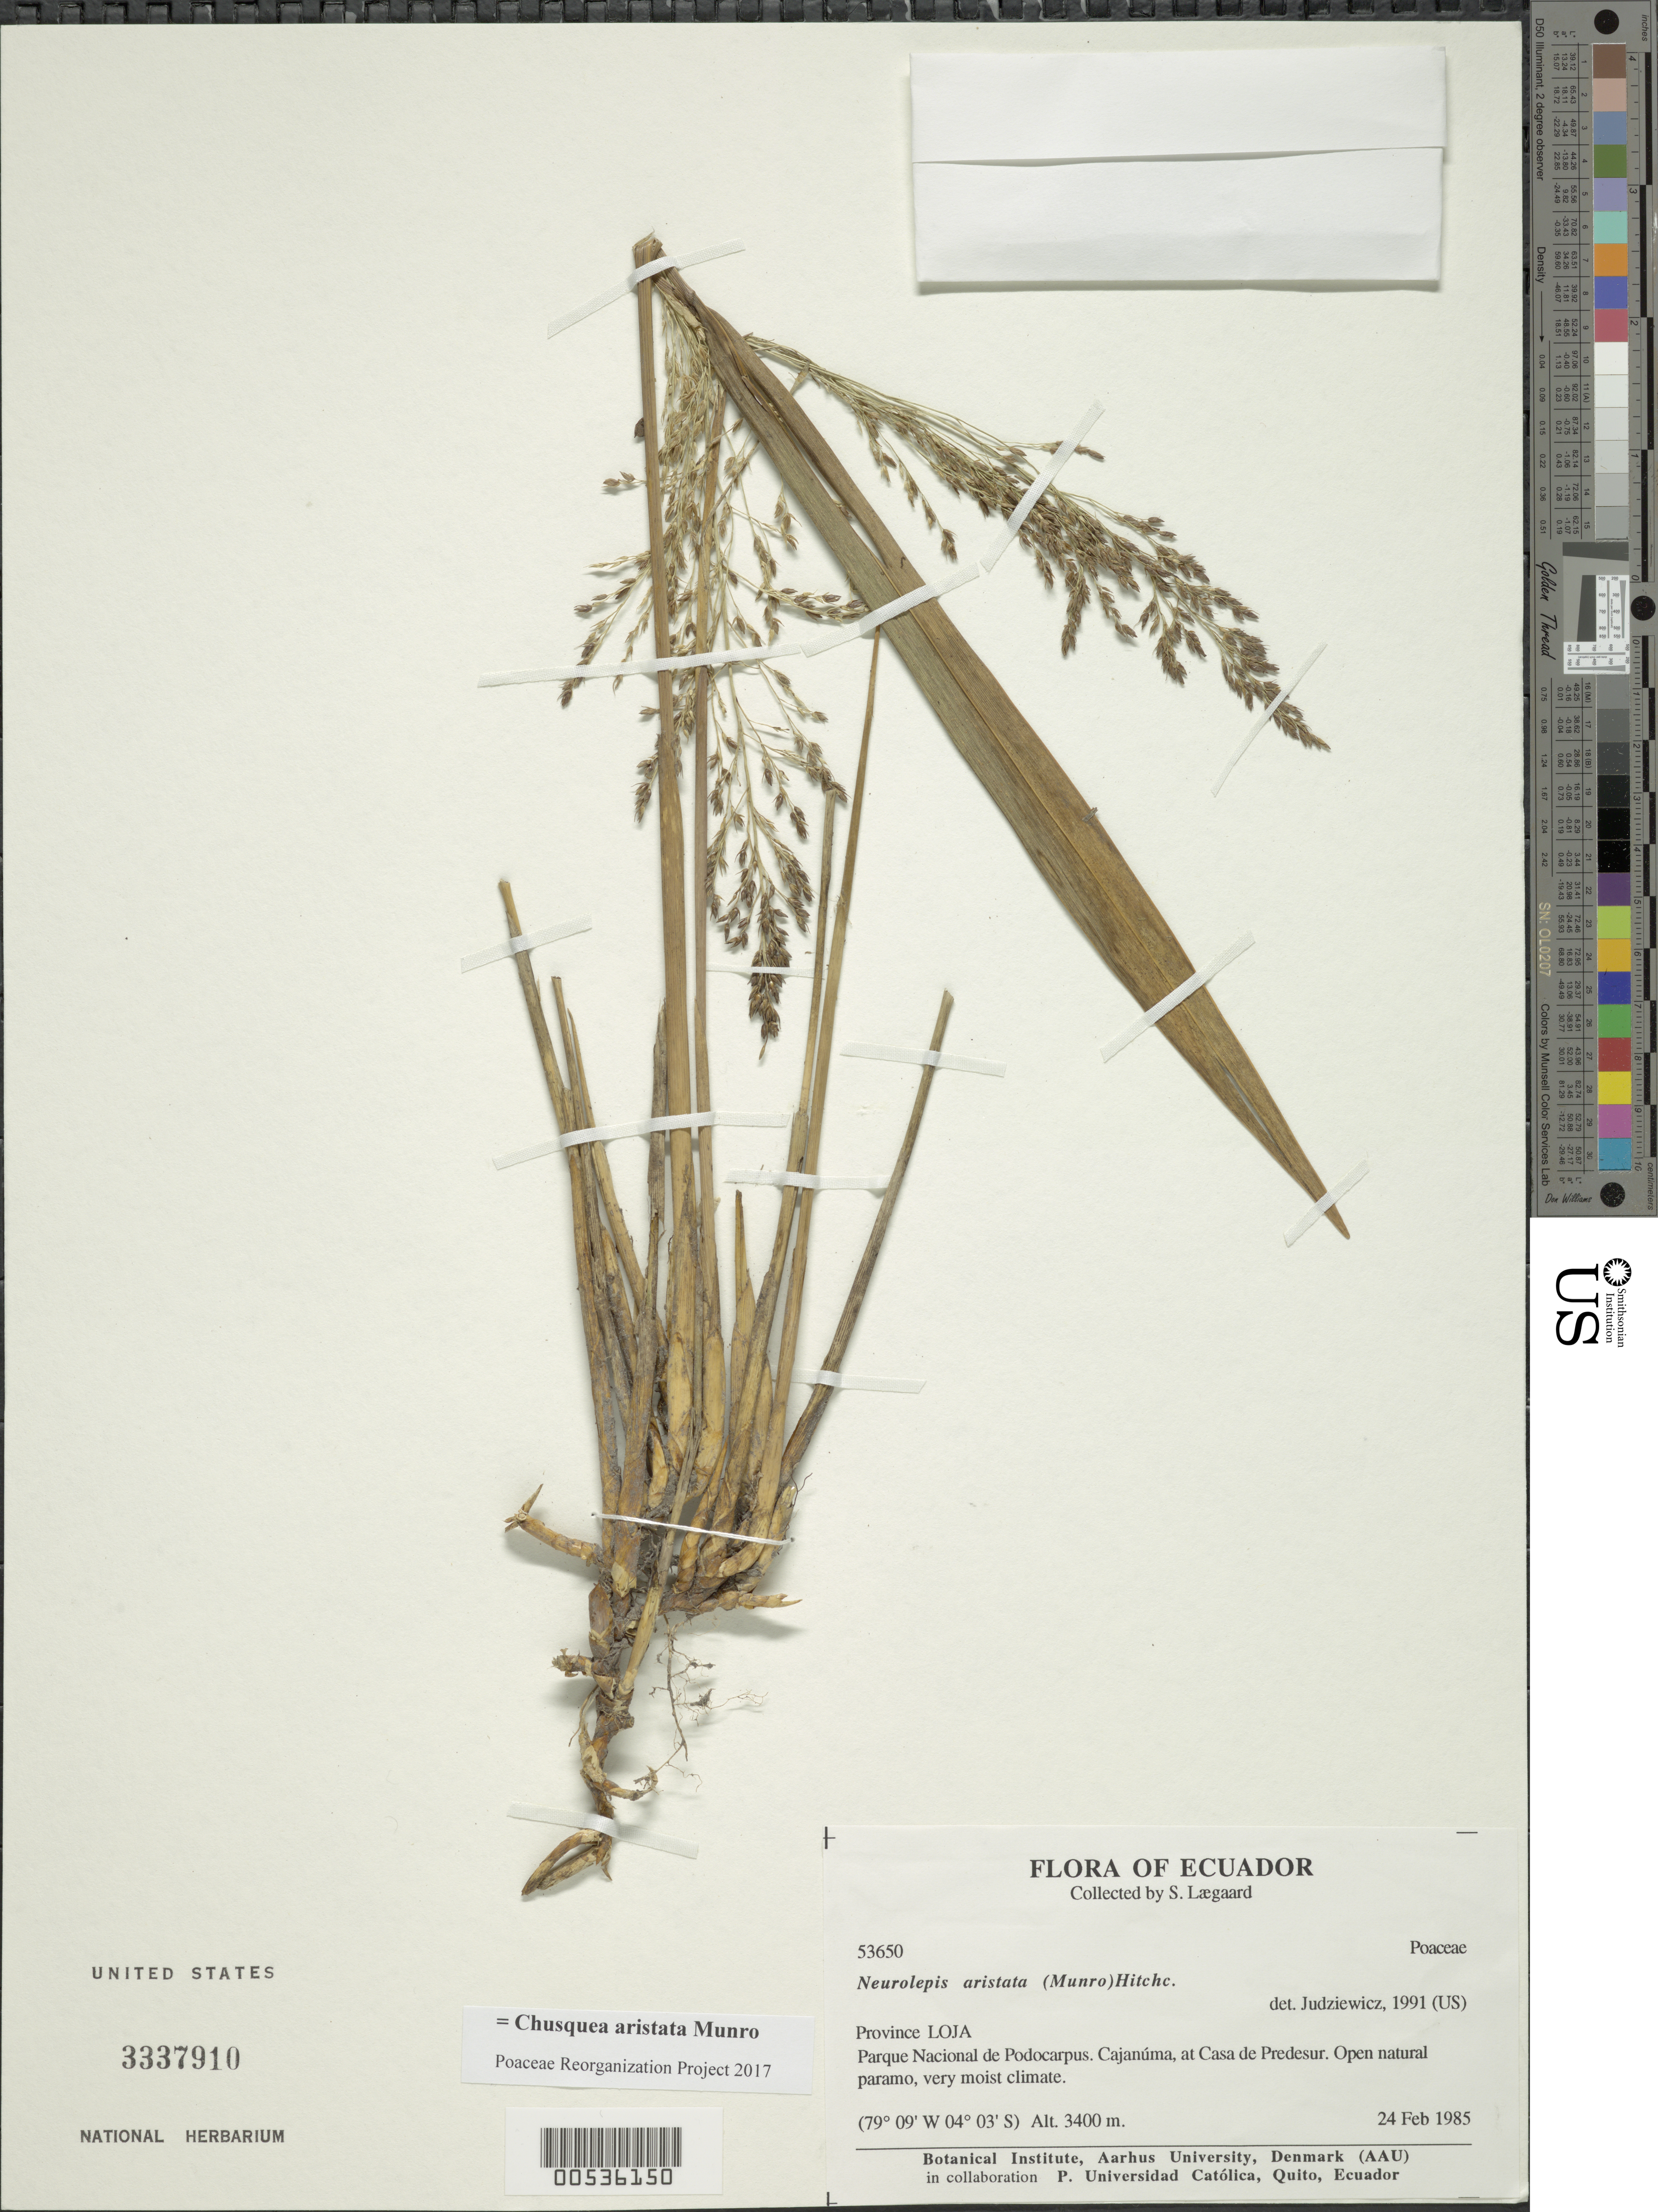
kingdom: Plantae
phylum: Tracheophyta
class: Liliopsida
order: Poales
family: Poaceae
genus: Chusquea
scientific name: Chusquea aristata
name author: Munro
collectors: S. Lægaard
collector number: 53650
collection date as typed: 24 Feb 1985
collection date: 1985-02-24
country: Ecuador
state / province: Loja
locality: Podocarpus National Park, Cajanuma, at Casa de predesur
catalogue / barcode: US 3337910